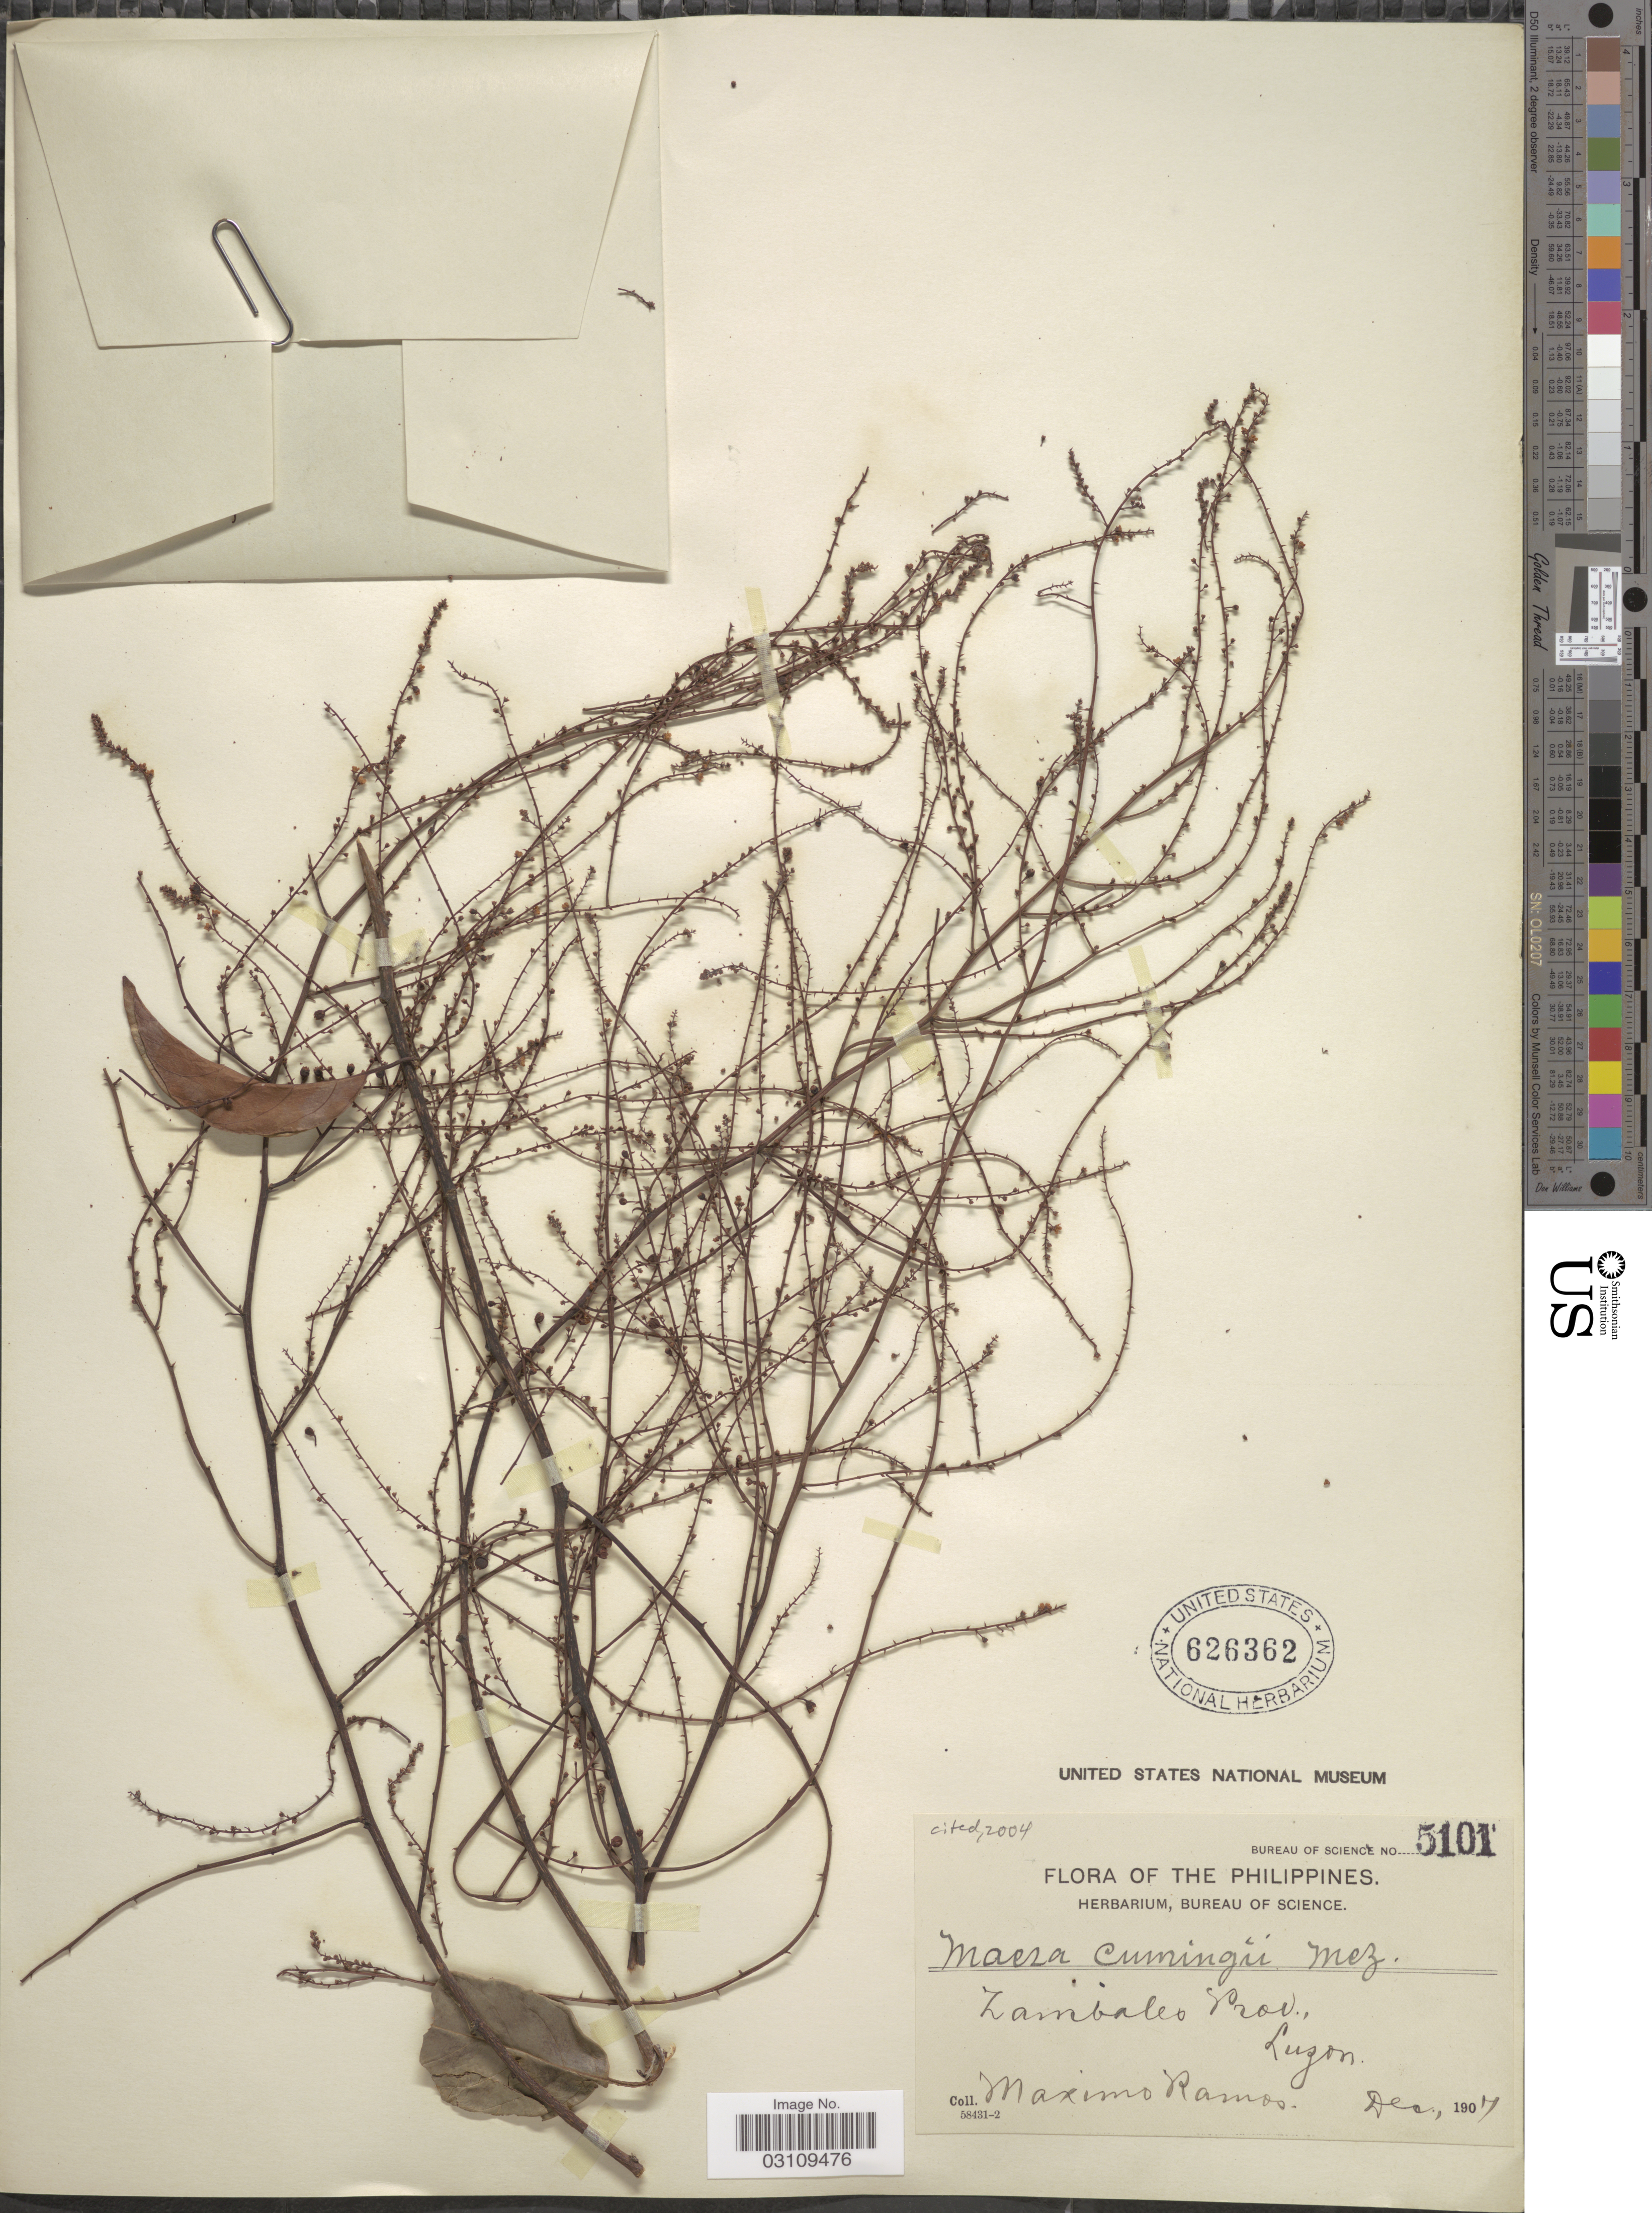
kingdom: Plantae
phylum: Tracheophyta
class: Magnoliopsida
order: Ericales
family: Primulaceae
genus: Maesa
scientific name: Maesa cumingii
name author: Mez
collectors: M. Ramos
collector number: Bureau of Science 5101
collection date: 1907-12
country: Philippines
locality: Zambaleo Prov., Luzon.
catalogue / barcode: US 626362